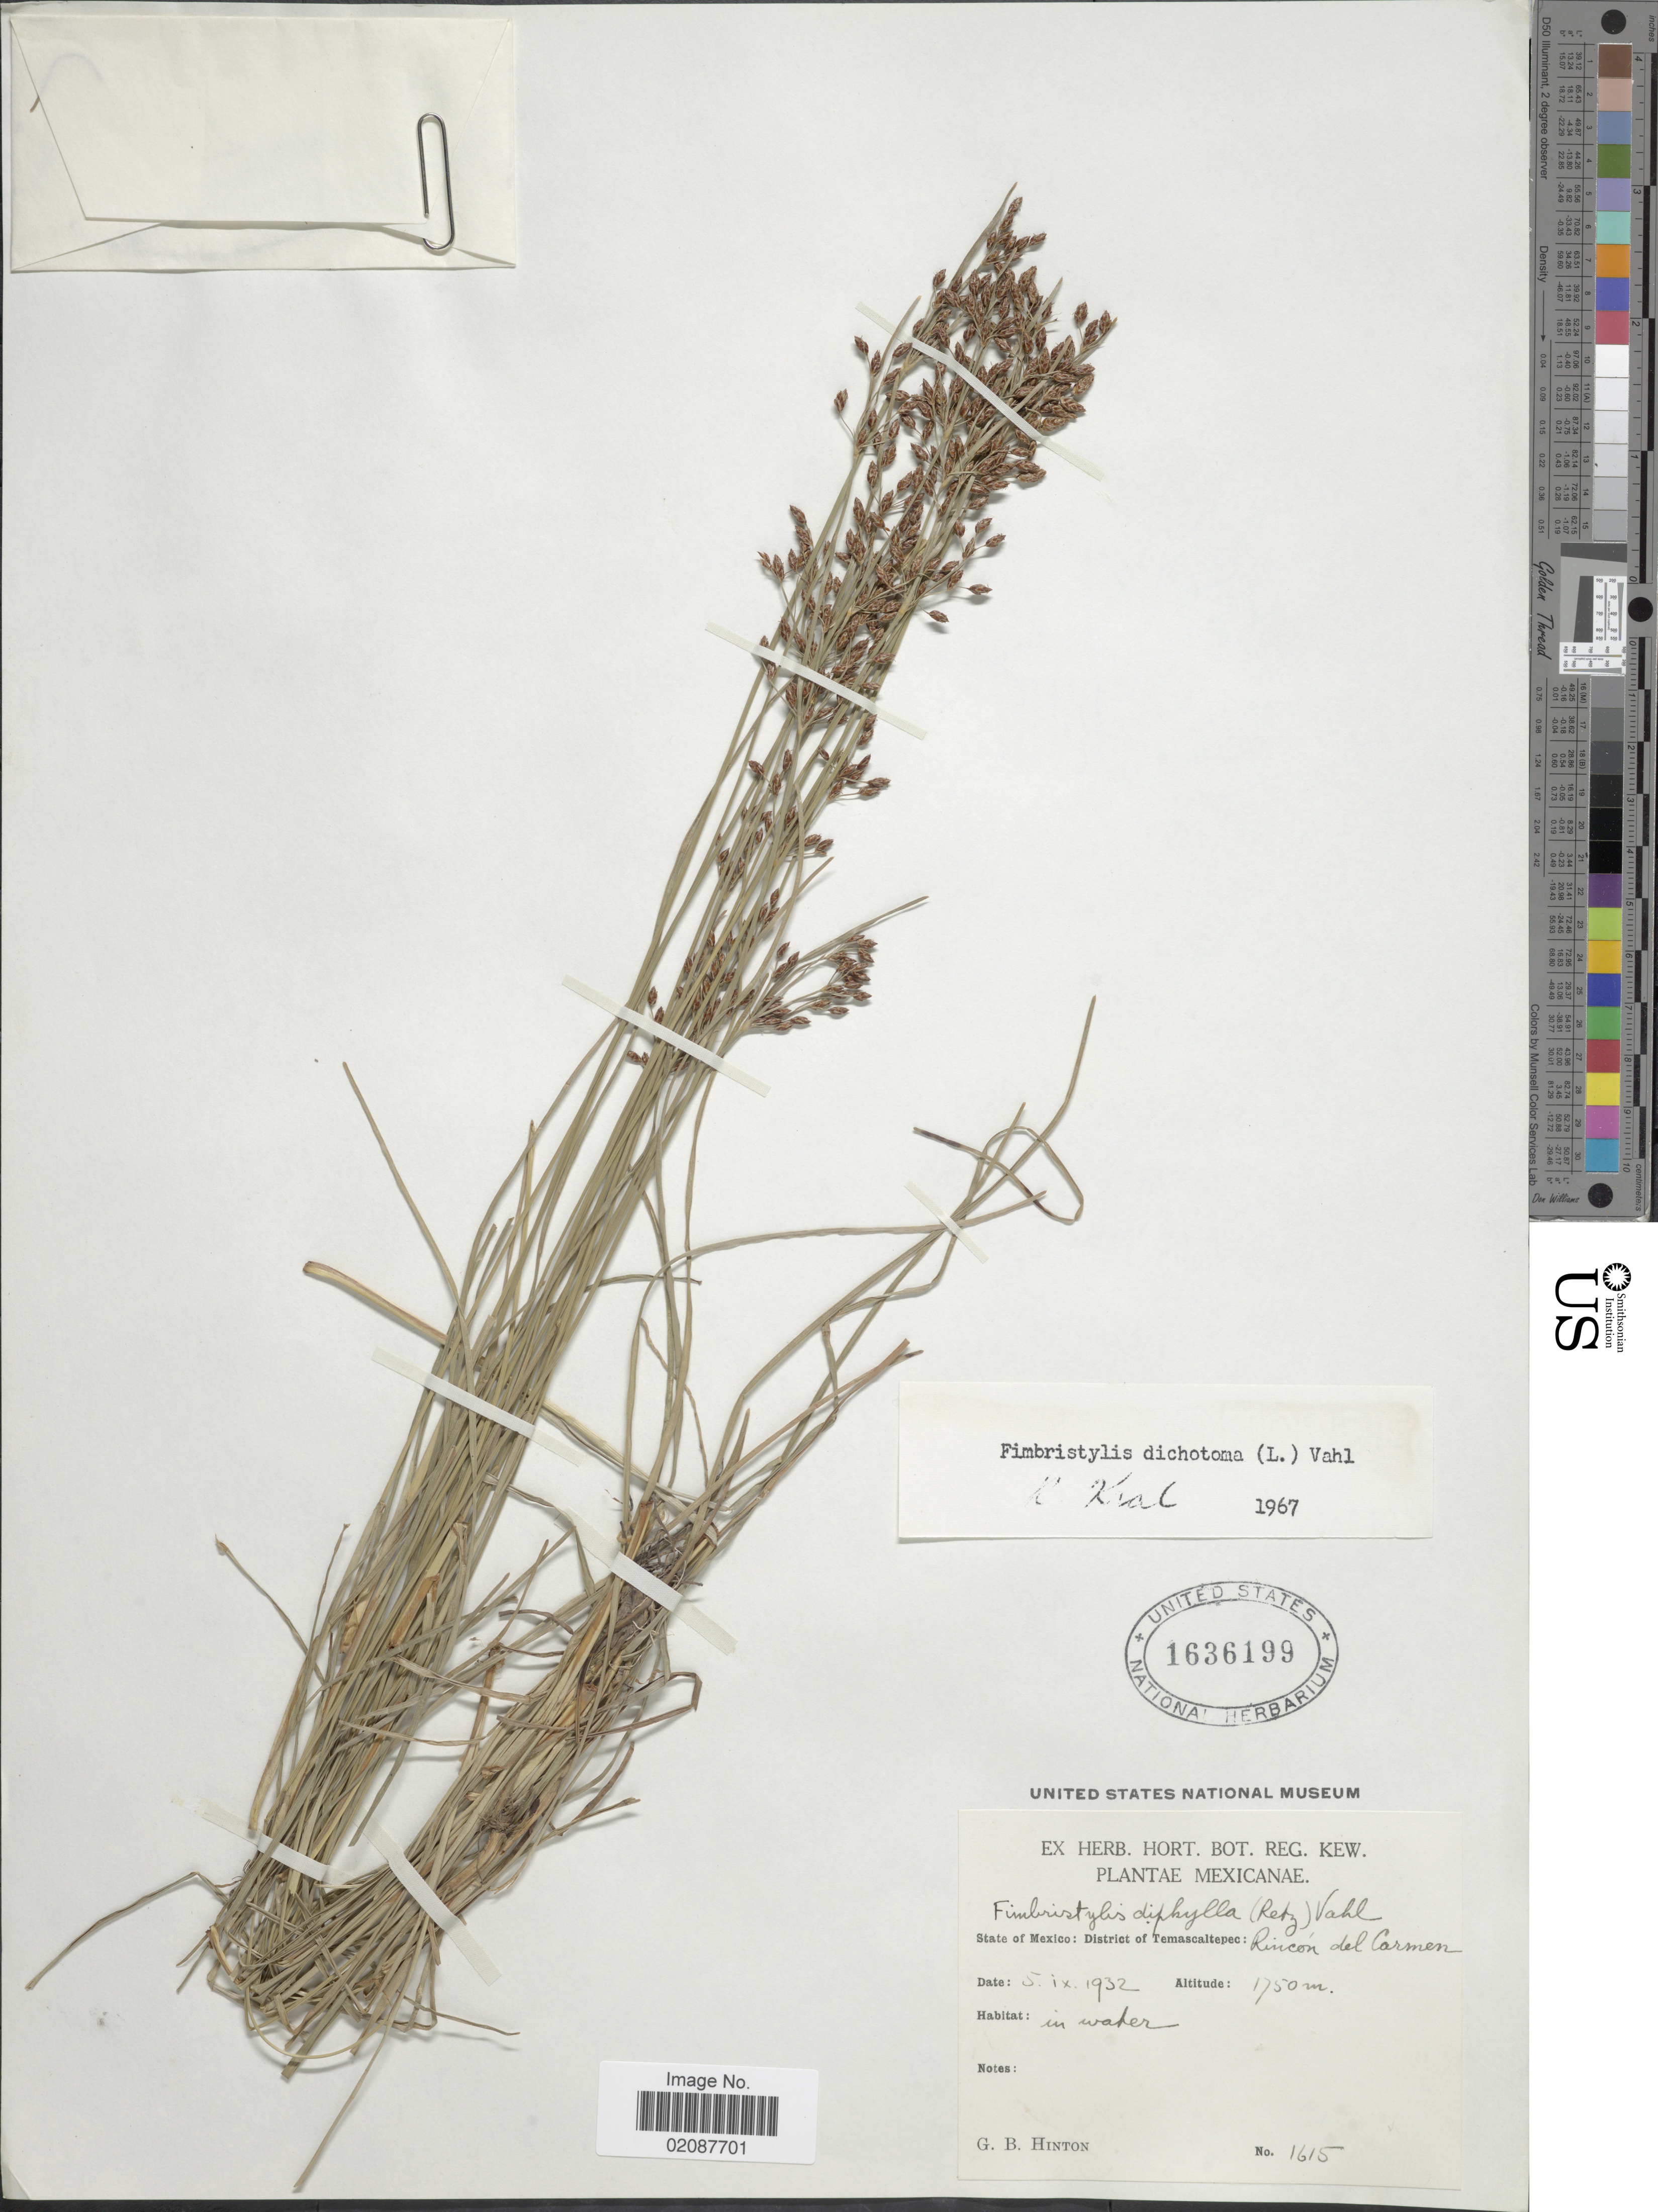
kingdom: Plantae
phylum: Tracheophyta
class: Liliopsida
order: Poales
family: Cyperaceae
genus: Fimbristylis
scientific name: Fimbristylis dichotoma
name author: (L.) Vahl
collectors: G. B. Hinton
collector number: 1615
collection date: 1932-09-05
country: Mexico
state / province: México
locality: District of Temascaltepec: Rincon del Carmen.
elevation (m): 1750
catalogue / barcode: US 163199